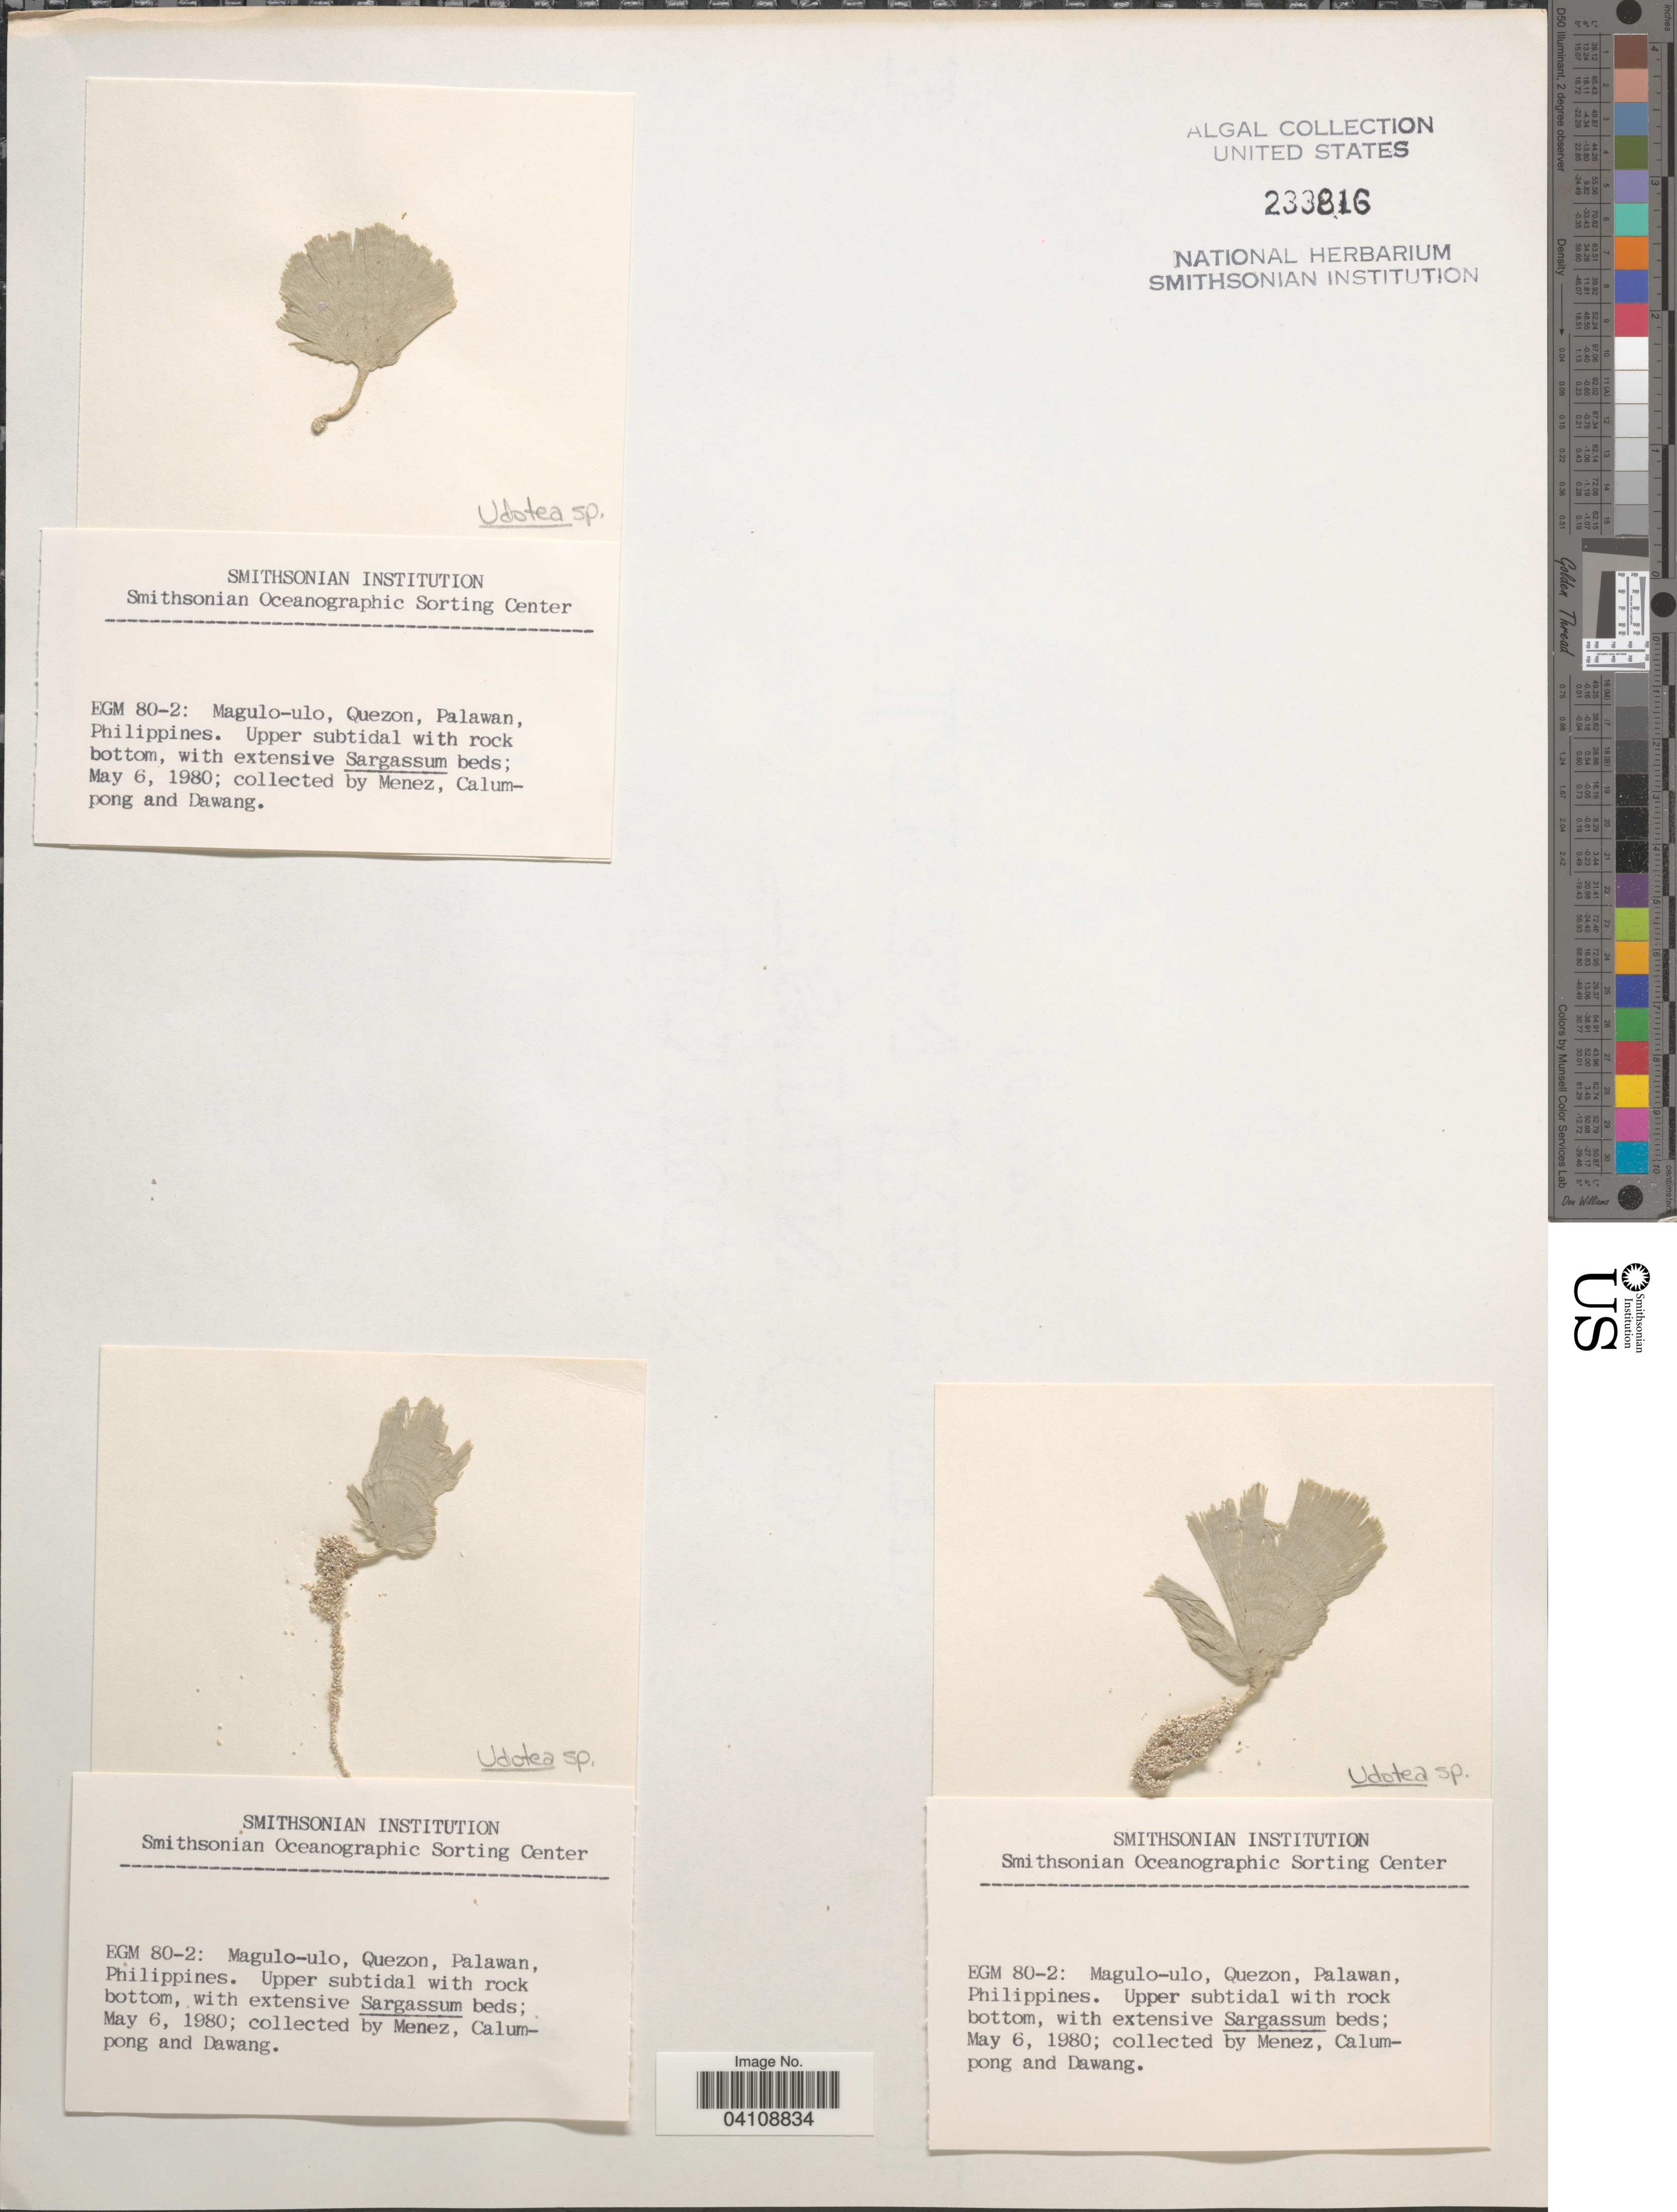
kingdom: Plantae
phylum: Chlorophyta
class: Ulvophyceae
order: Bryopsidales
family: Udoteaceae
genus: Udotea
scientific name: Udotea sp.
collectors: Menez, Calumpong & Dawang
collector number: EGM80-2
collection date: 1980-05-06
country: Philippines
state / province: Mimaropa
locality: Magulo-ulo, Quezon, Palawan.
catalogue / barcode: US 233816